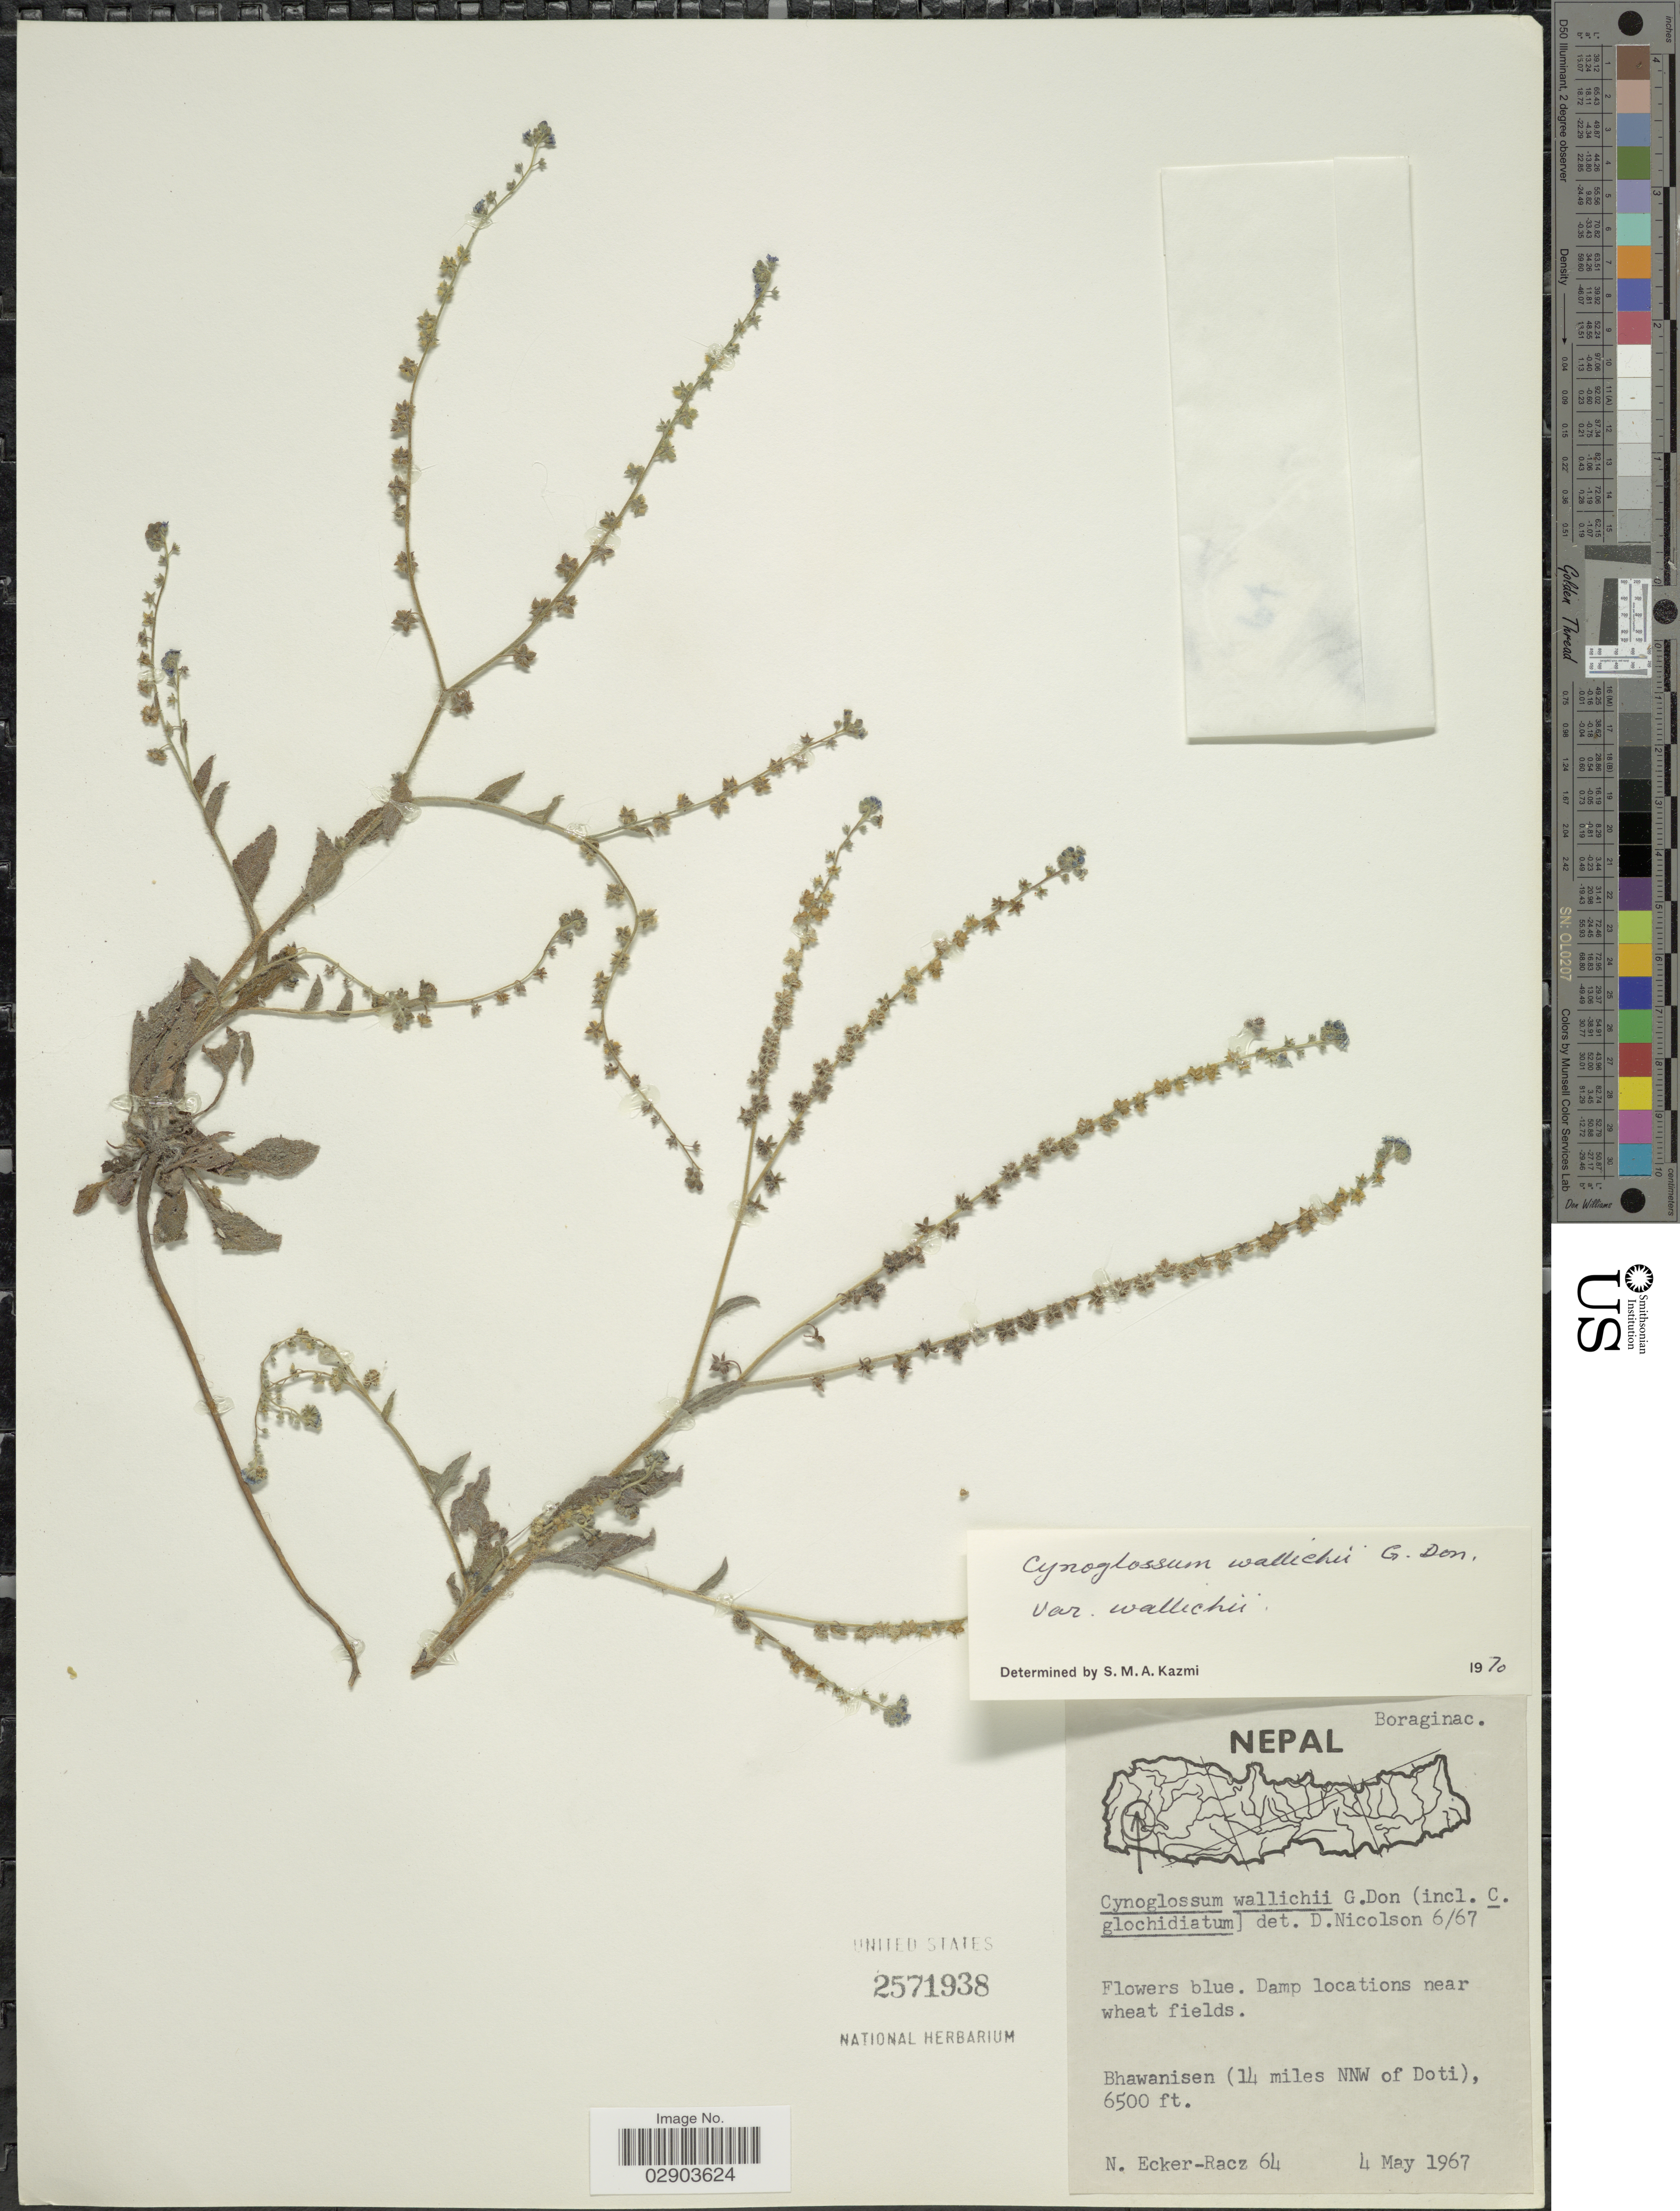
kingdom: Plantae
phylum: Tracheophyta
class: Magnoliopsida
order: Boraginales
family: Boraginaceae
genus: Cynoglossum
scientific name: Cynoglossum wallichii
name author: G. Don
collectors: N. Ecker-Racz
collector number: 64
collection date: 1967-05-04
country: Nepal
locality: Bhawanisen (14 miles NNW of Doti).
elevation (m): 1981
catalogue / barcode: US 2571938